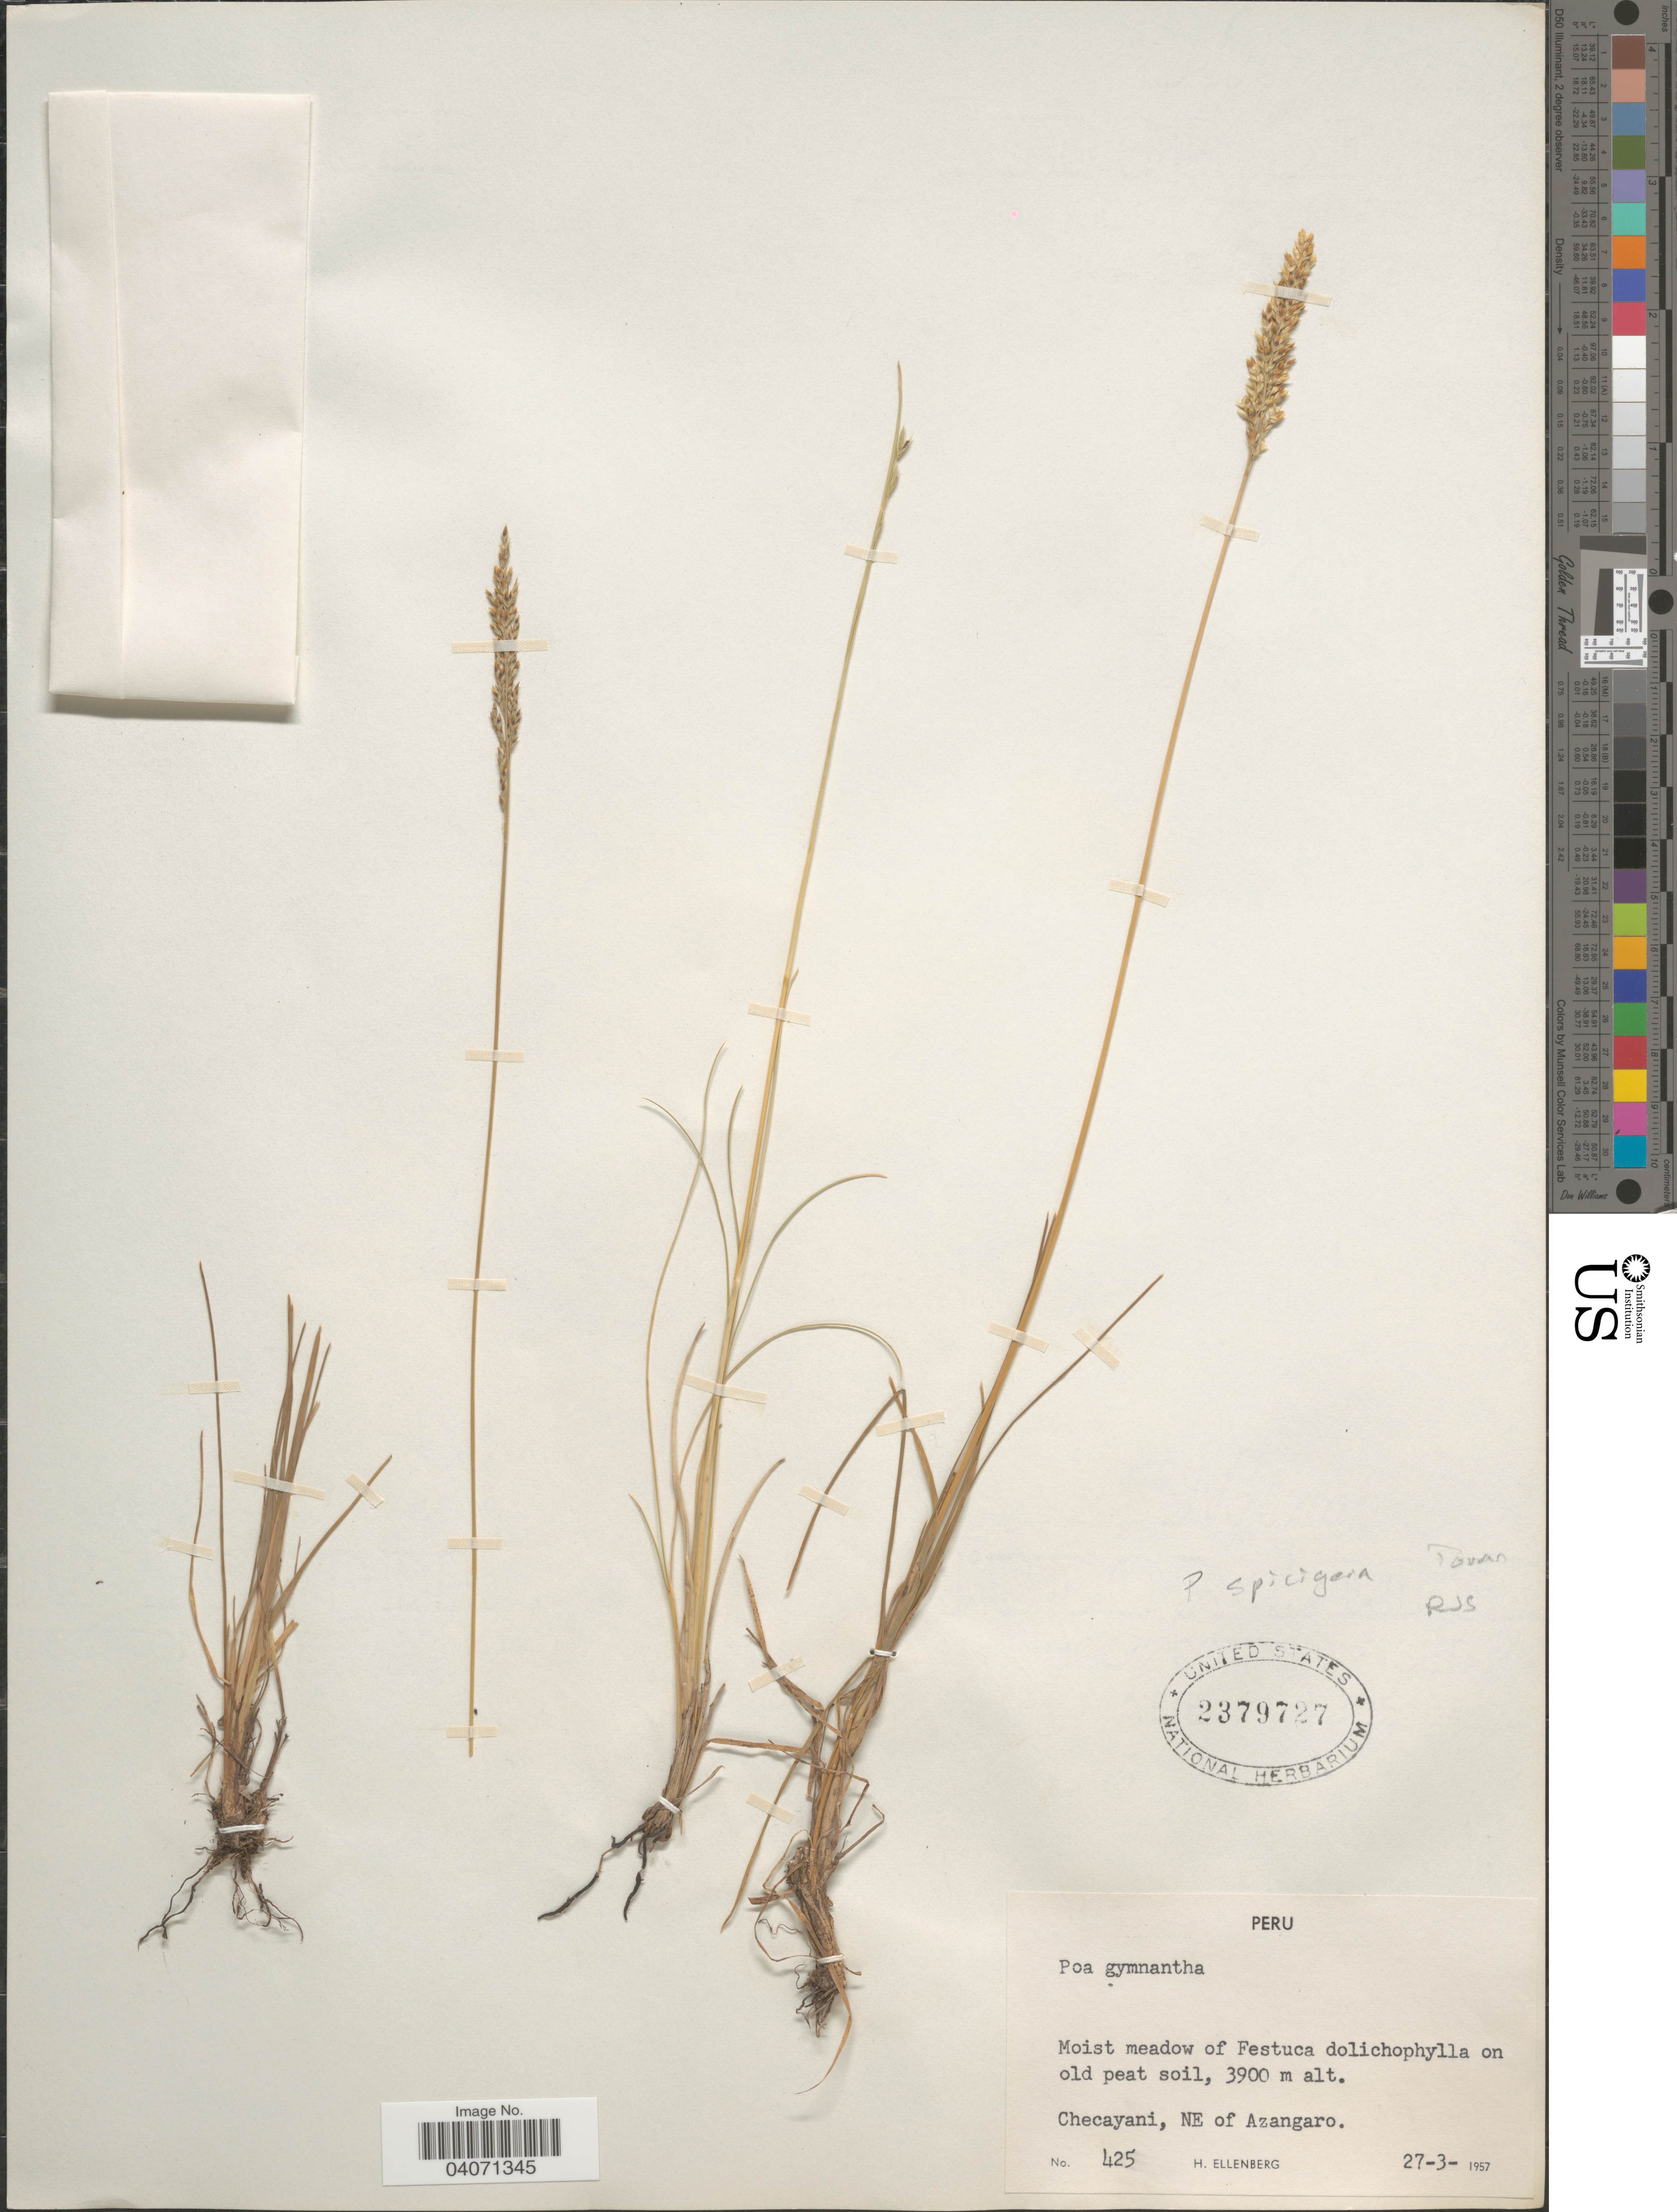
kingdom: Plantae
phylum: Tracheophyta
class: Liliopsida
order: Poales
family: Poaceae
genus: Poa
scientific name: Poa spicigera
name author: Tovar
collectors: H. Ellenberg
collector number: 425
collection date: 1957-03-27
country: Peru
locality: Checayani, NE of Azangaro.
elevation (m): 3900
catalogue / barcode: US 2379727